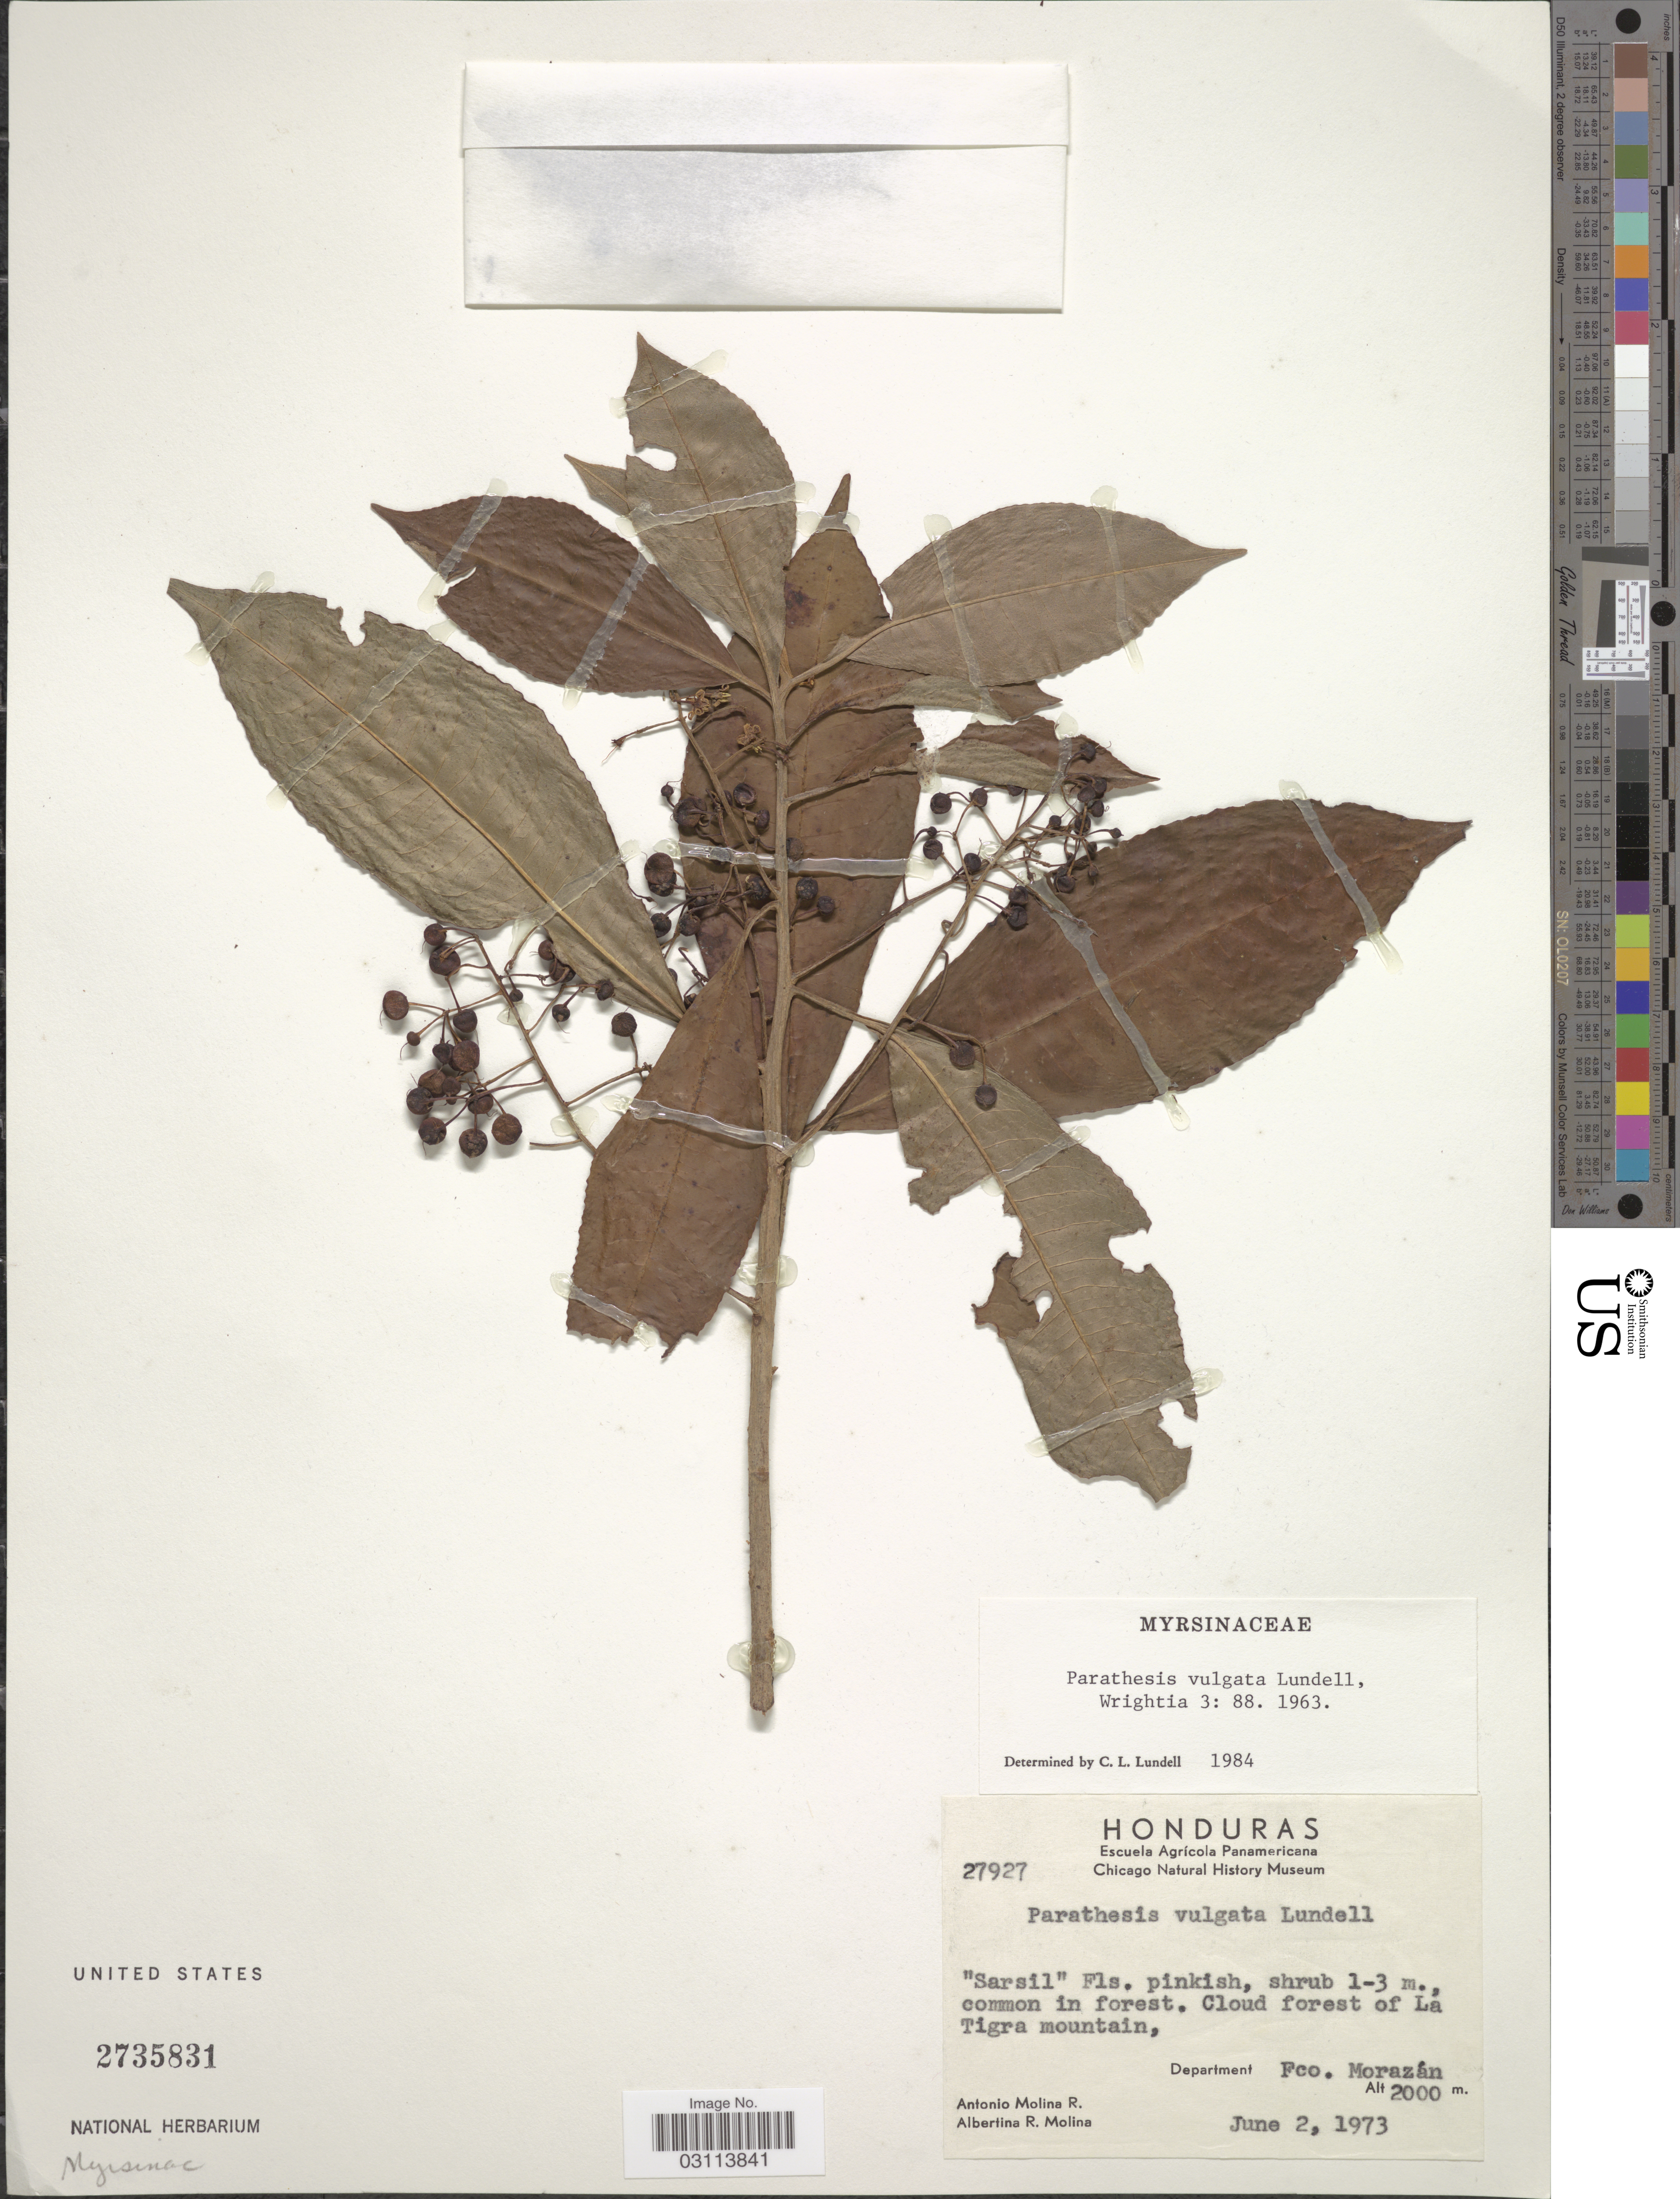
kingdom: Plantae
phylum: Tracheophyta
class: Magnoliopsida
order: Ericales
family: Primulaceae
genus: Parathesis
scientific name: Parathesis vulgata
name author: Lundell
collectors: A. Molina R. & A. R. Molina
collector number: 27927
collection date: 1973-06-02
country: Honduras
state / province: Fco. Morazán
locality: Cloud forest of La Tigra mountain, Department Fco. Morazán.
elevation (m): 2000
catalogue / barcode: US 2735831